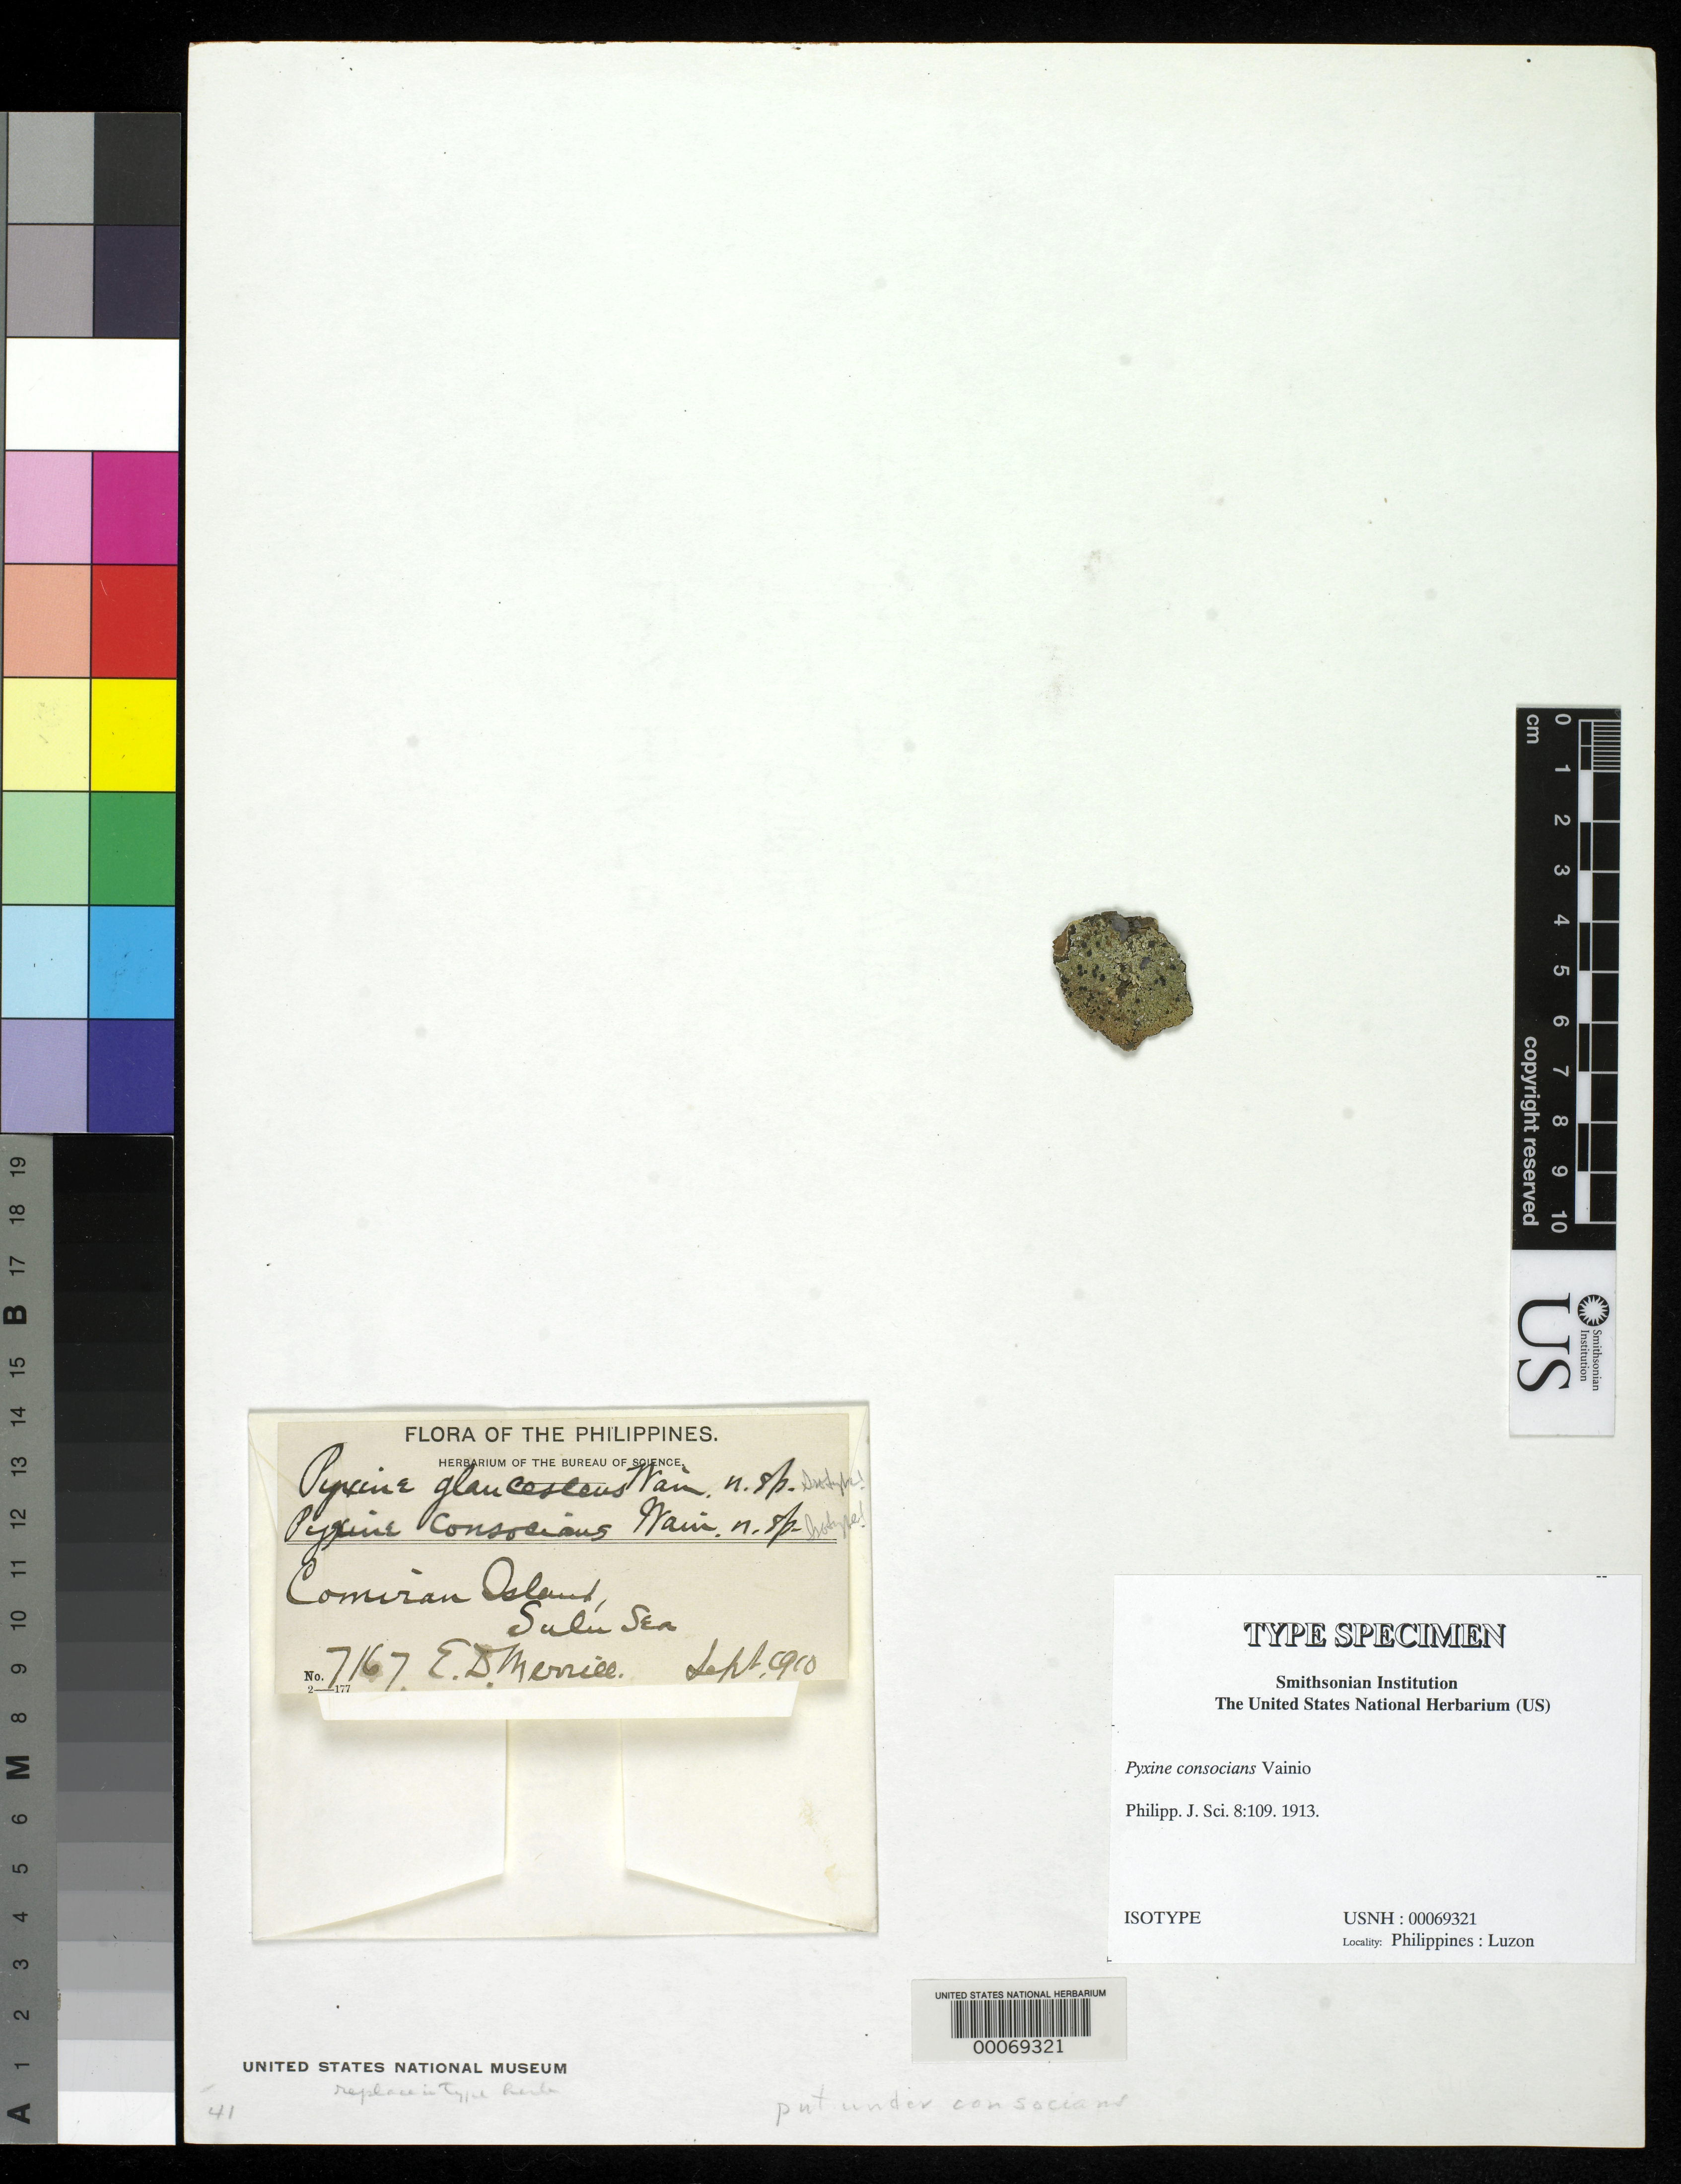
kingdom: Fungi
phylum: Ascomycota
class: Lecanoromycetes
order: Caliciales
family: Caliciaceae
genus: Pyxine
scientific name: Pyxine consocians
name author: Vain.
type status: Isotype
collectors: E. D. Merrill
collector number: Bur. Sci. 7167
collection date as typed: Sep 1910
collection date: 1910-09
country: Philippines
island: Comiran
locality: Sulu Sea.